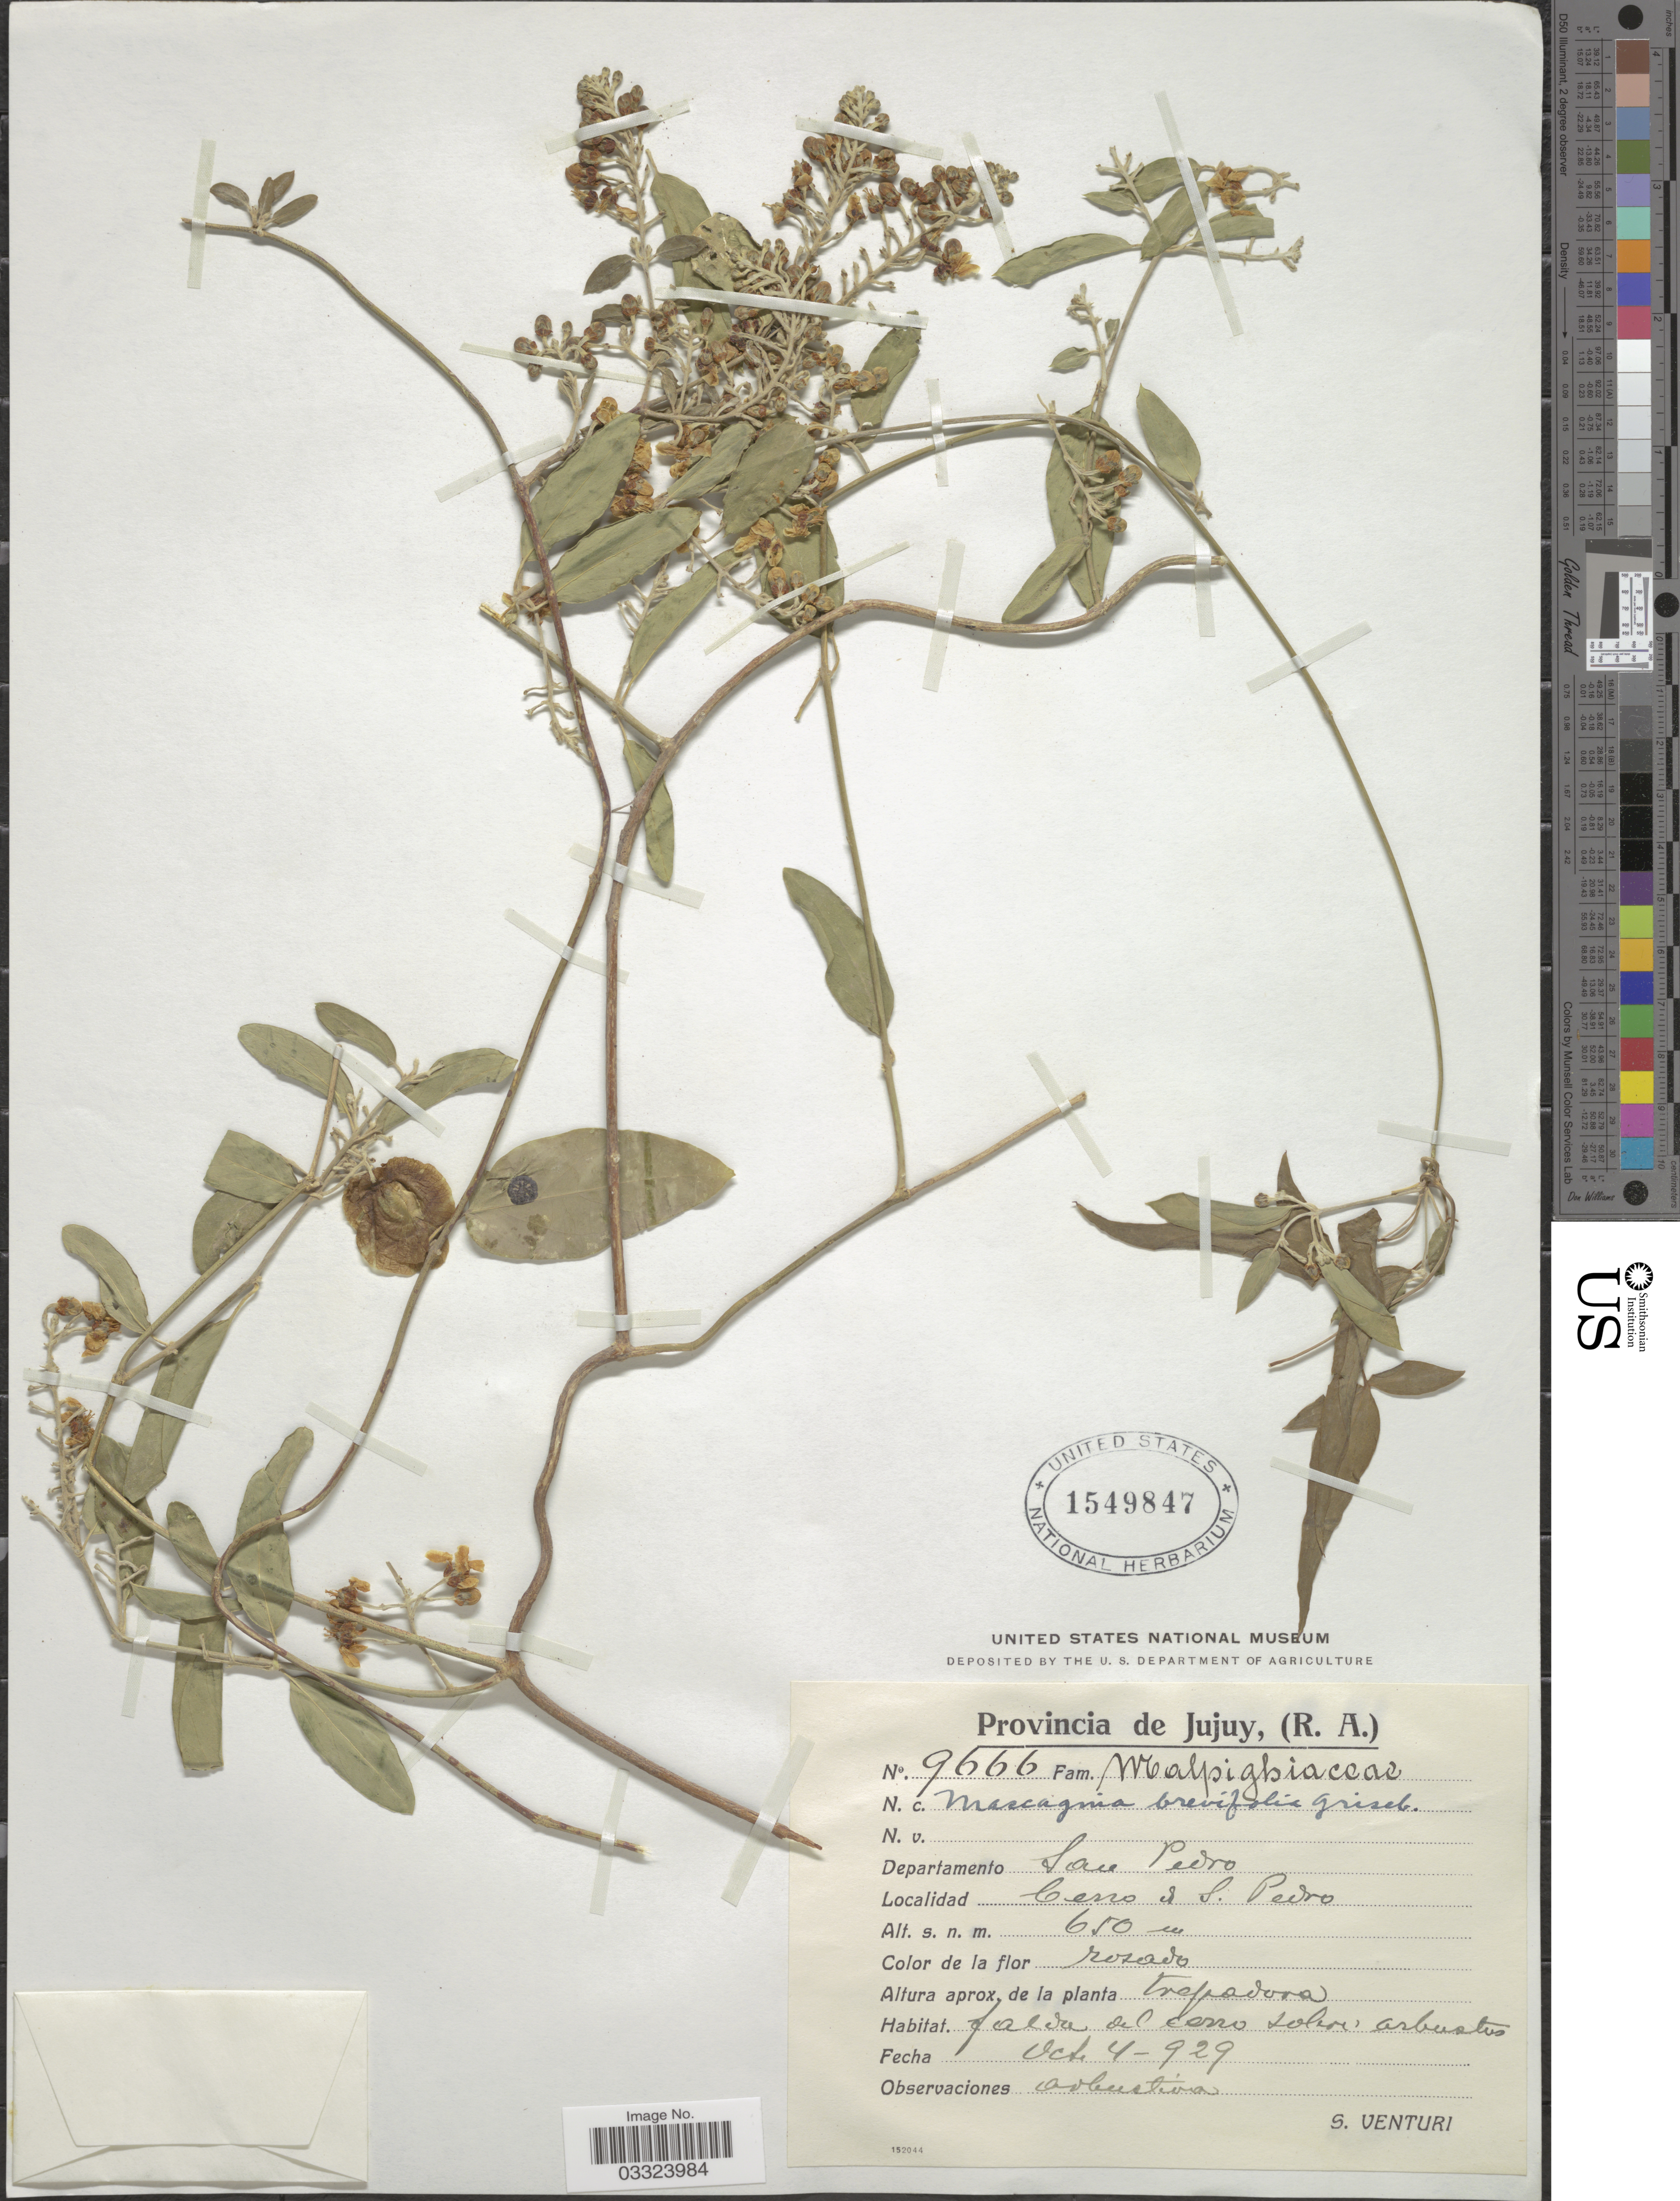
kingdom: Plantae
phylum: Tracheophyta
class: Magnoliopsida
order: Malpighiales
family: Malpighiaceae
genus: Mascagnia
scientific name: Mascagnia brevifolia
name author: Griseb.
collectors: S. Venturi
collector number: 9666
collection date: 1929-10-04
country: Argentina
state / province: Jujuy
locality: Departamento San Pedro, Cerro de S. Pedro.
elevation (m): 650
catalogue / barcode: US 1549847